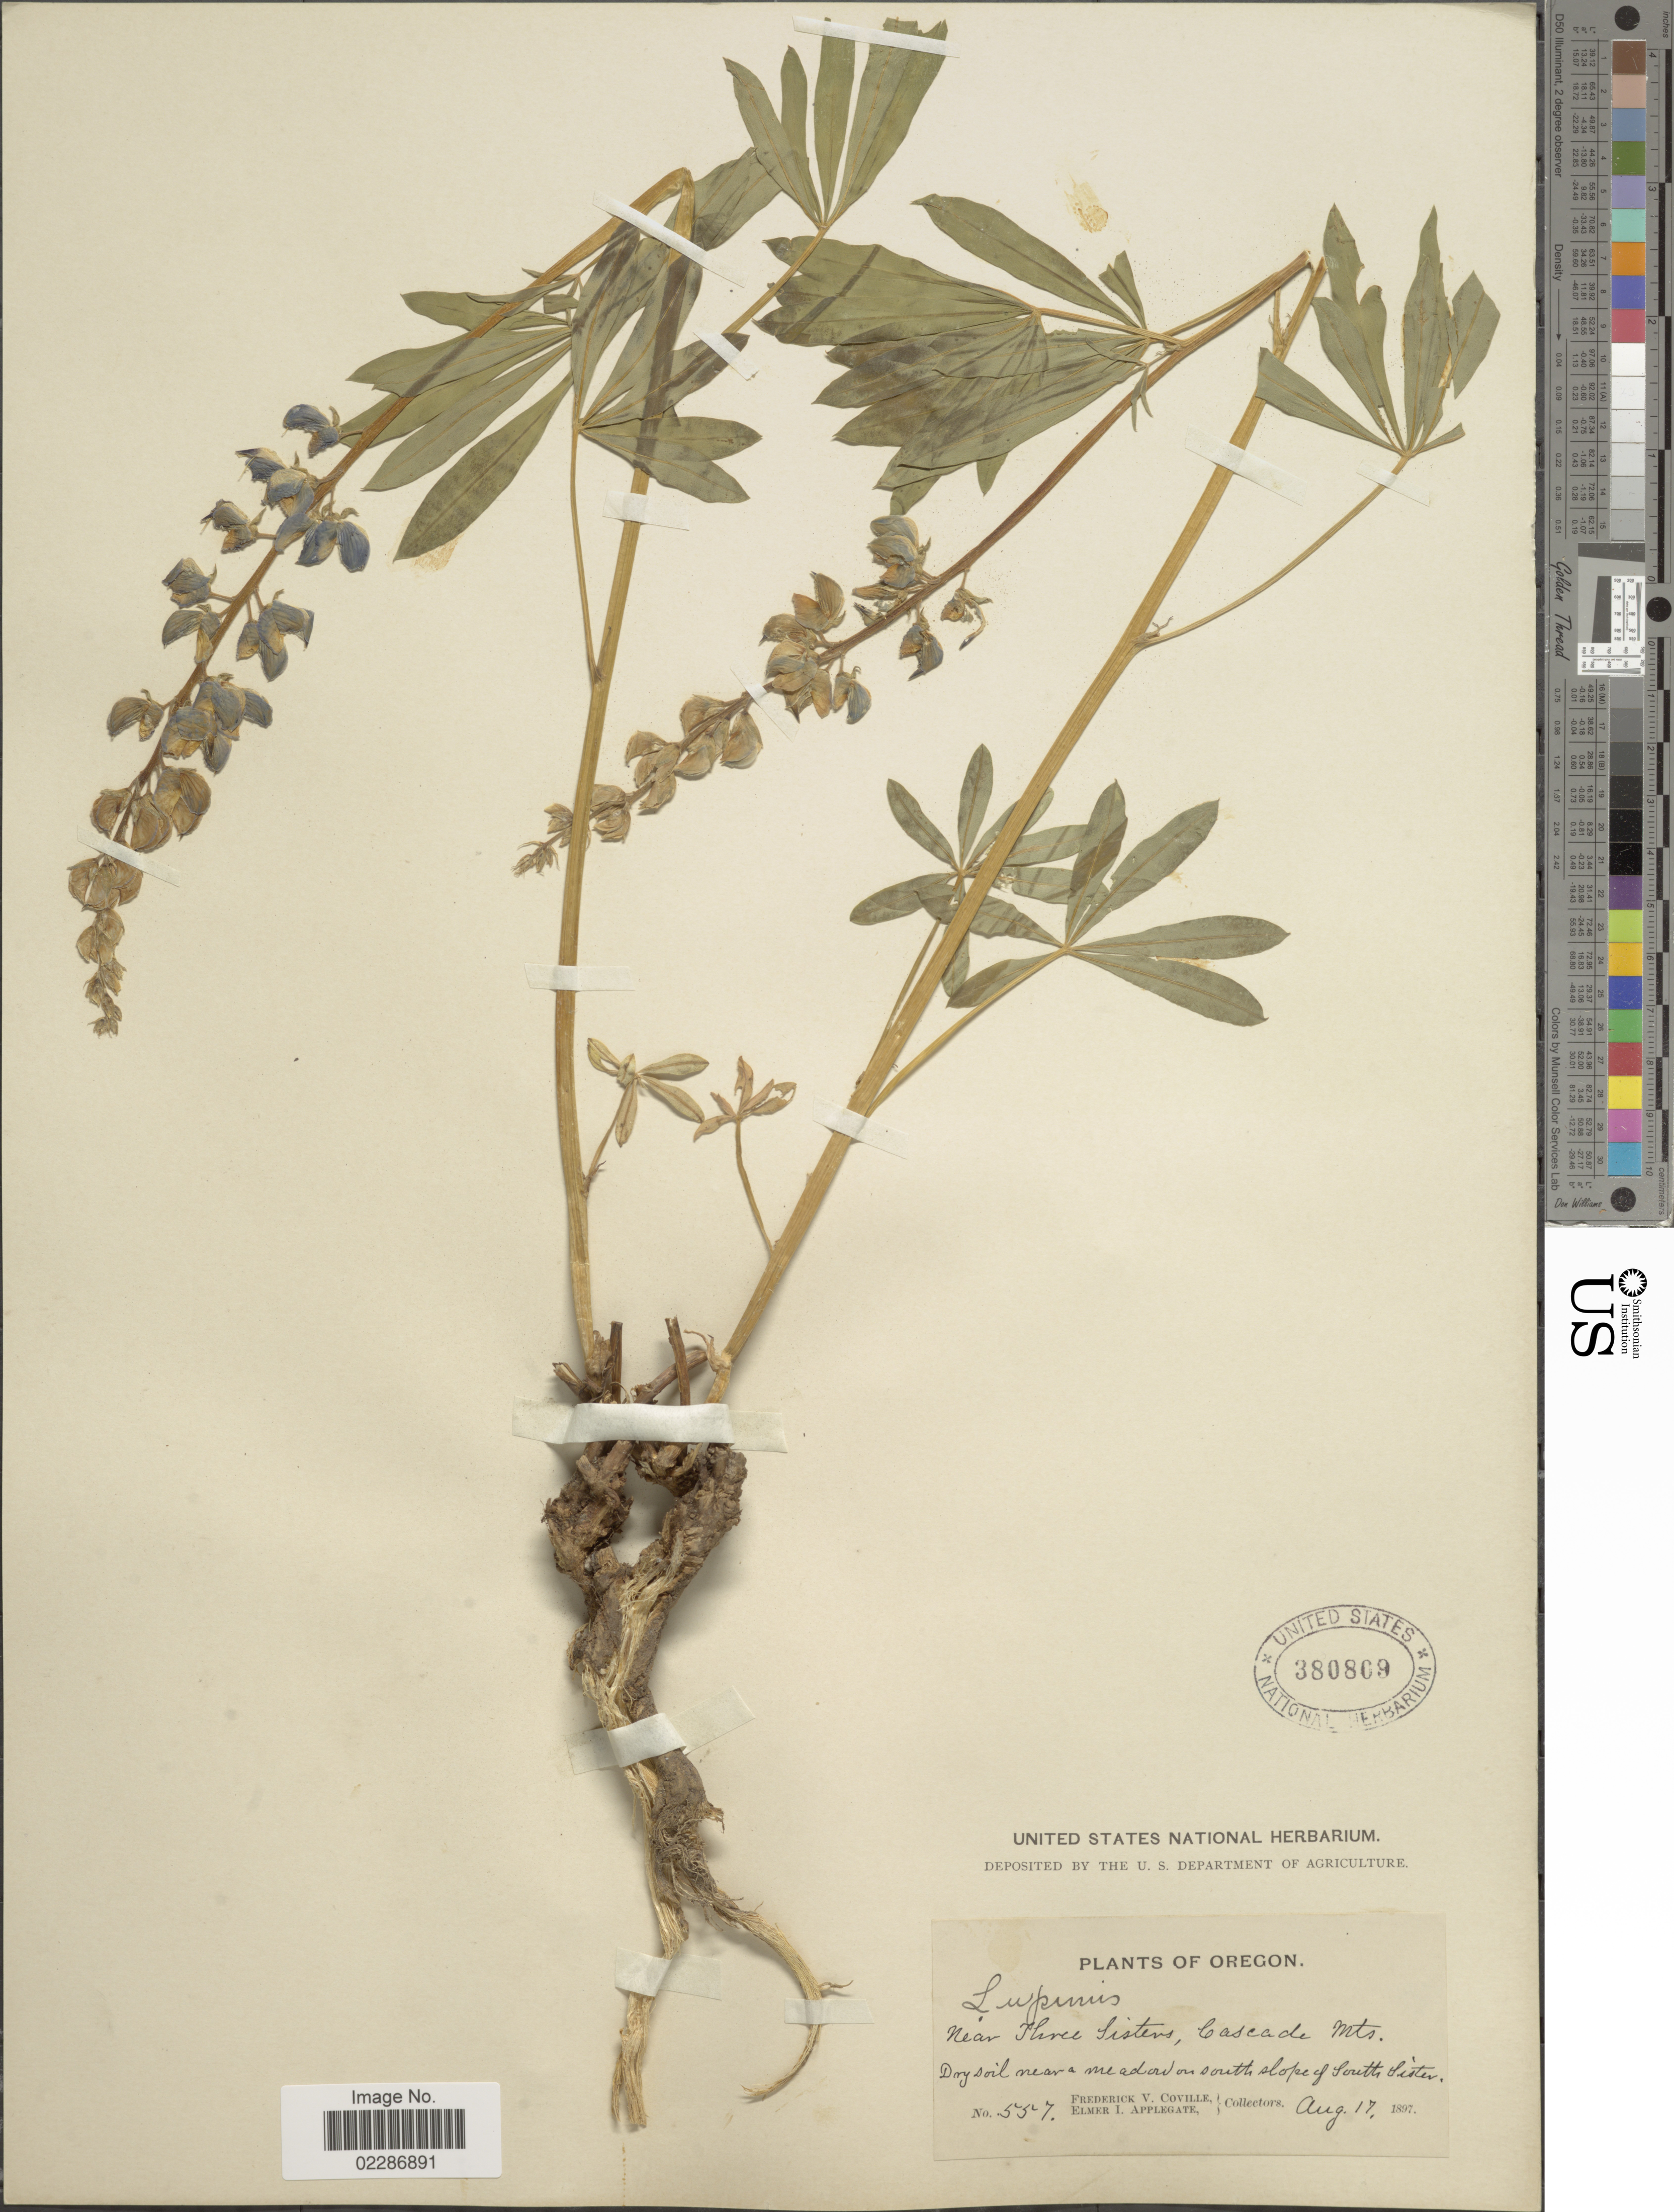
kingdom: Plantae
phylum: Tracheophyta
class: Magnoliopsida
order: Fabales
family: Fabaceae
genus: Lupinus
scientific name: Lupinus sp.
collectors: F. V. Coville & E. I. Applegate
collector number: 557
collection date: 1897-08-17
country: United States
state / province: Oregon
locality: Near Three Sisters, Cascade Mts., Dry soil near a meadow on south slope of South Sister.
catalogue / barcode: US 380809